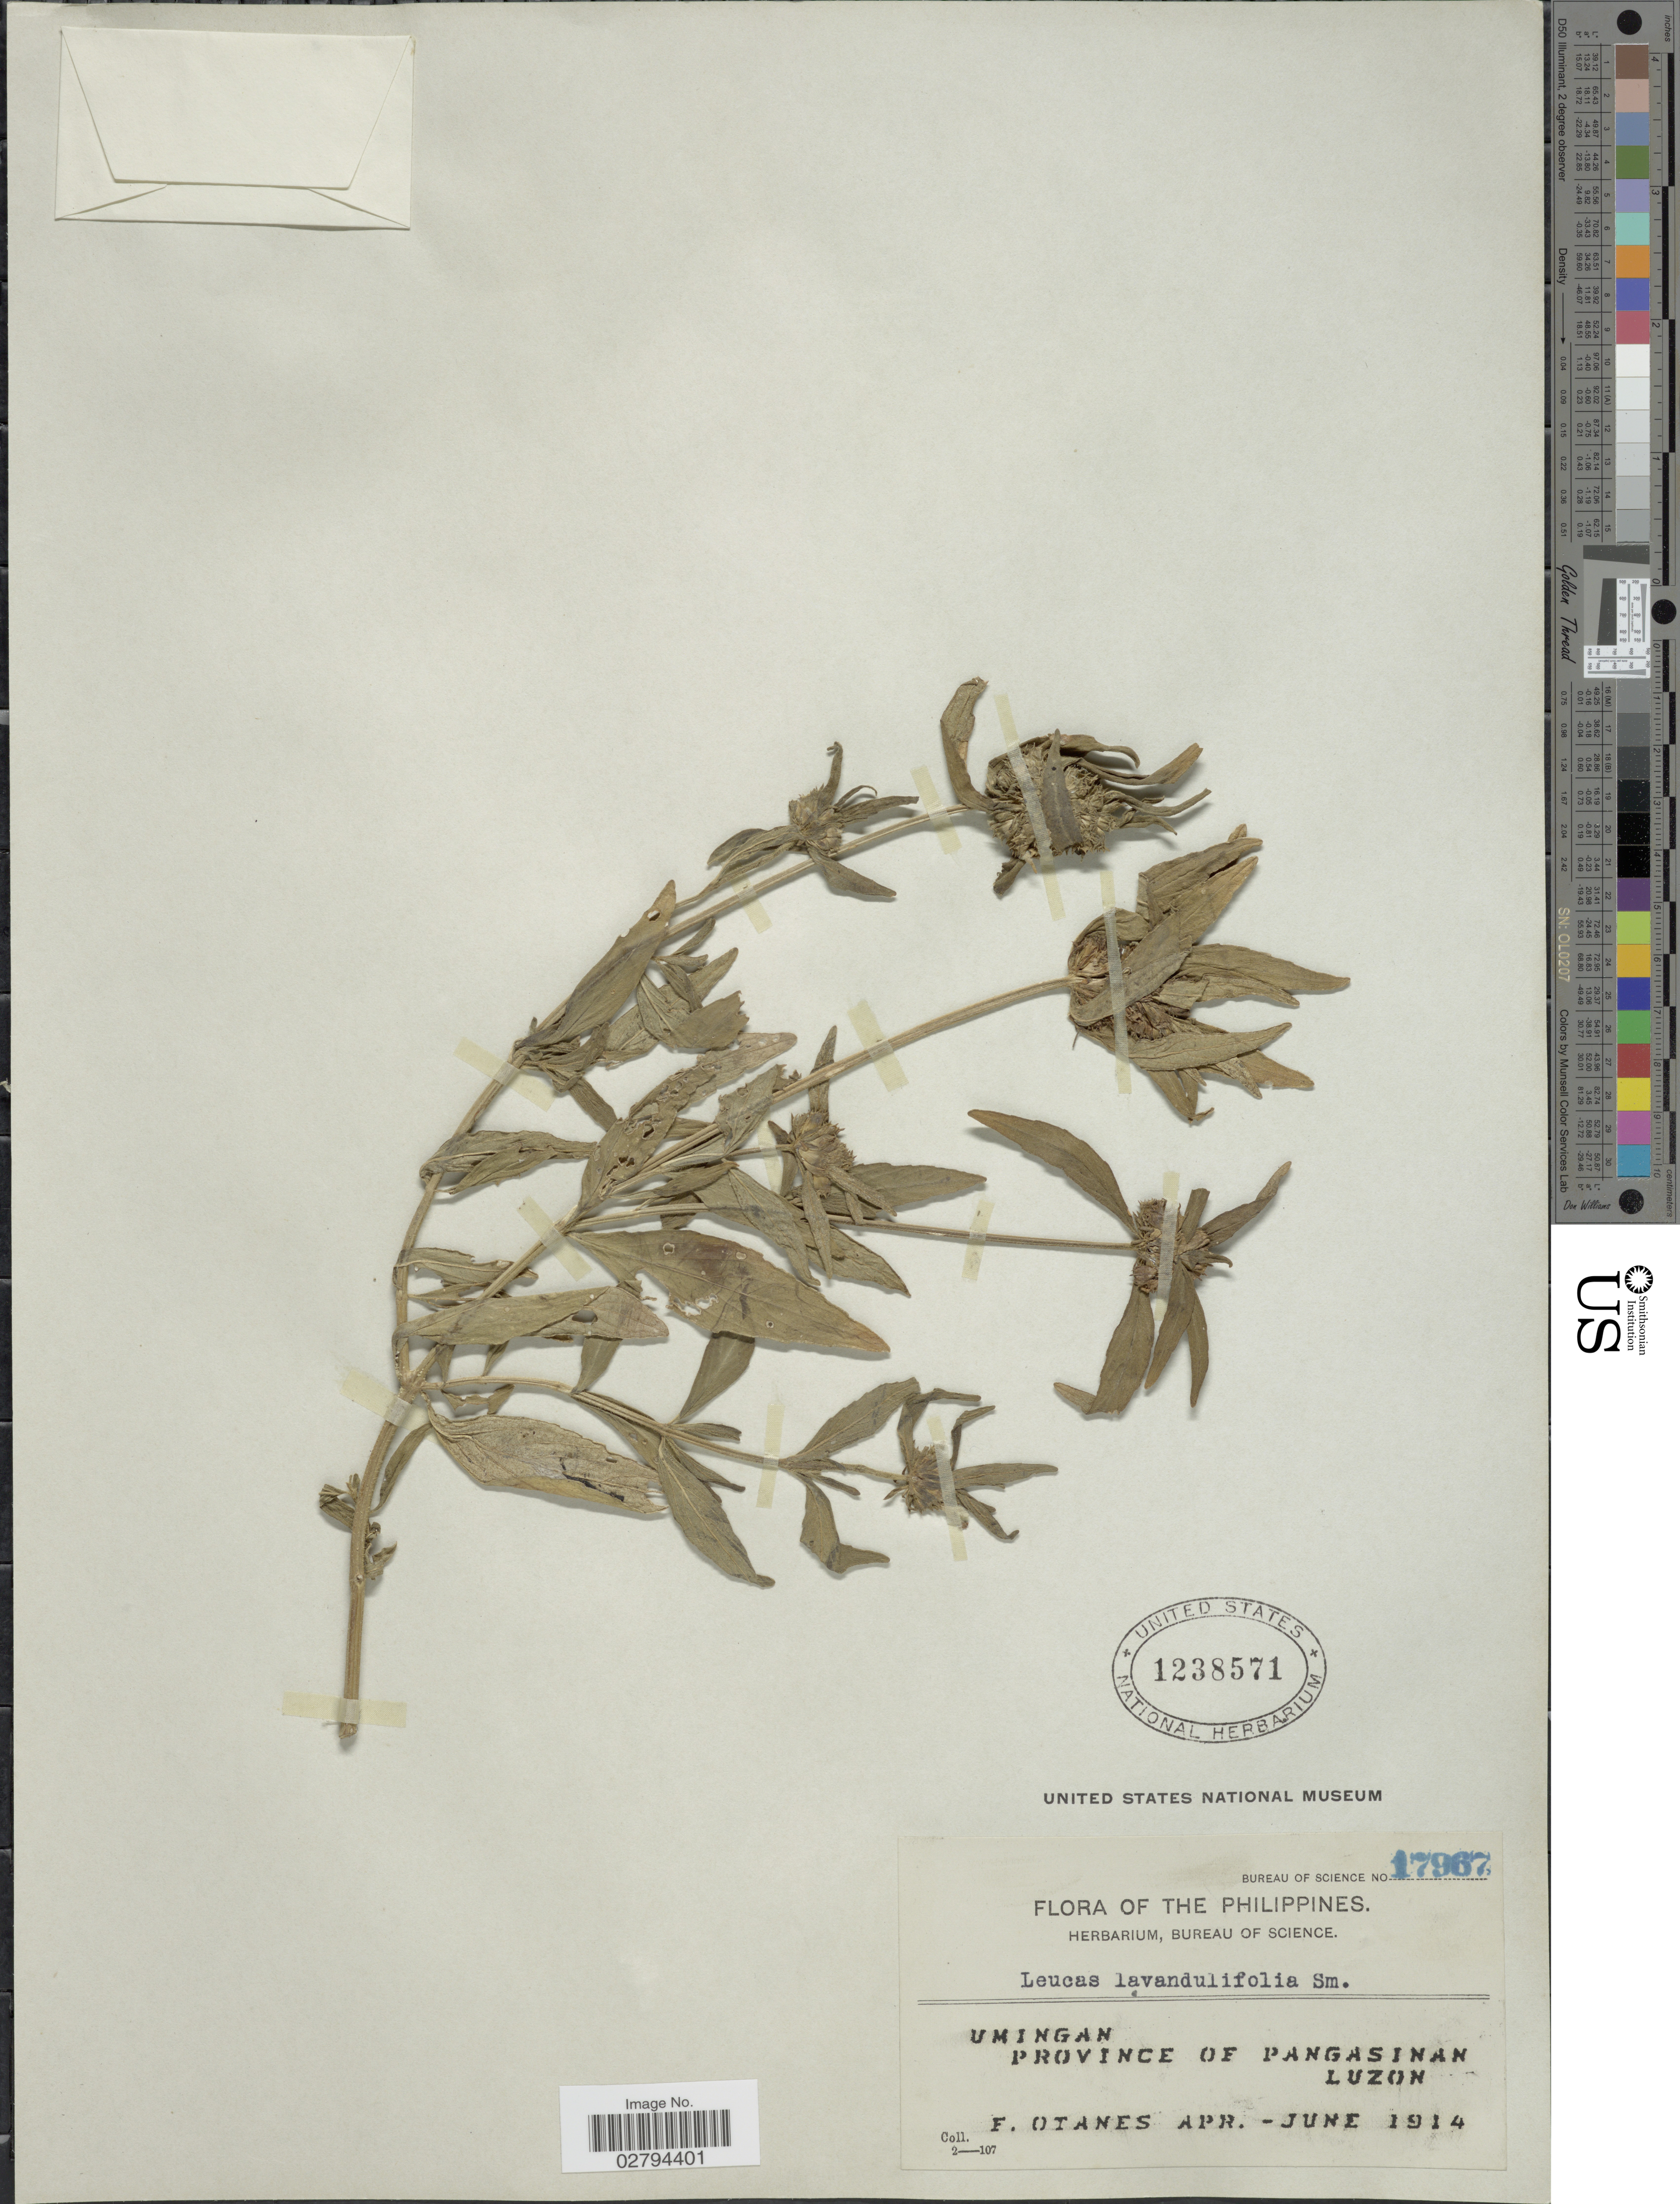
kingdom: Plantae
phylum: Tracheophyta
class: Magnoliopsida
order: Lamiales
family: Lamiaceae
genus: Leucas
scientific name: Leucas lavandulifolia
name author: Small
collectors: F. Q. Otanes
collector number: Bureau of Science 17967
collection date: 1914-04/1914-06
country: Philippines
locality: Umingan. Province of Pangasinan. Luzon.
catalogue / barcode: US 1238571